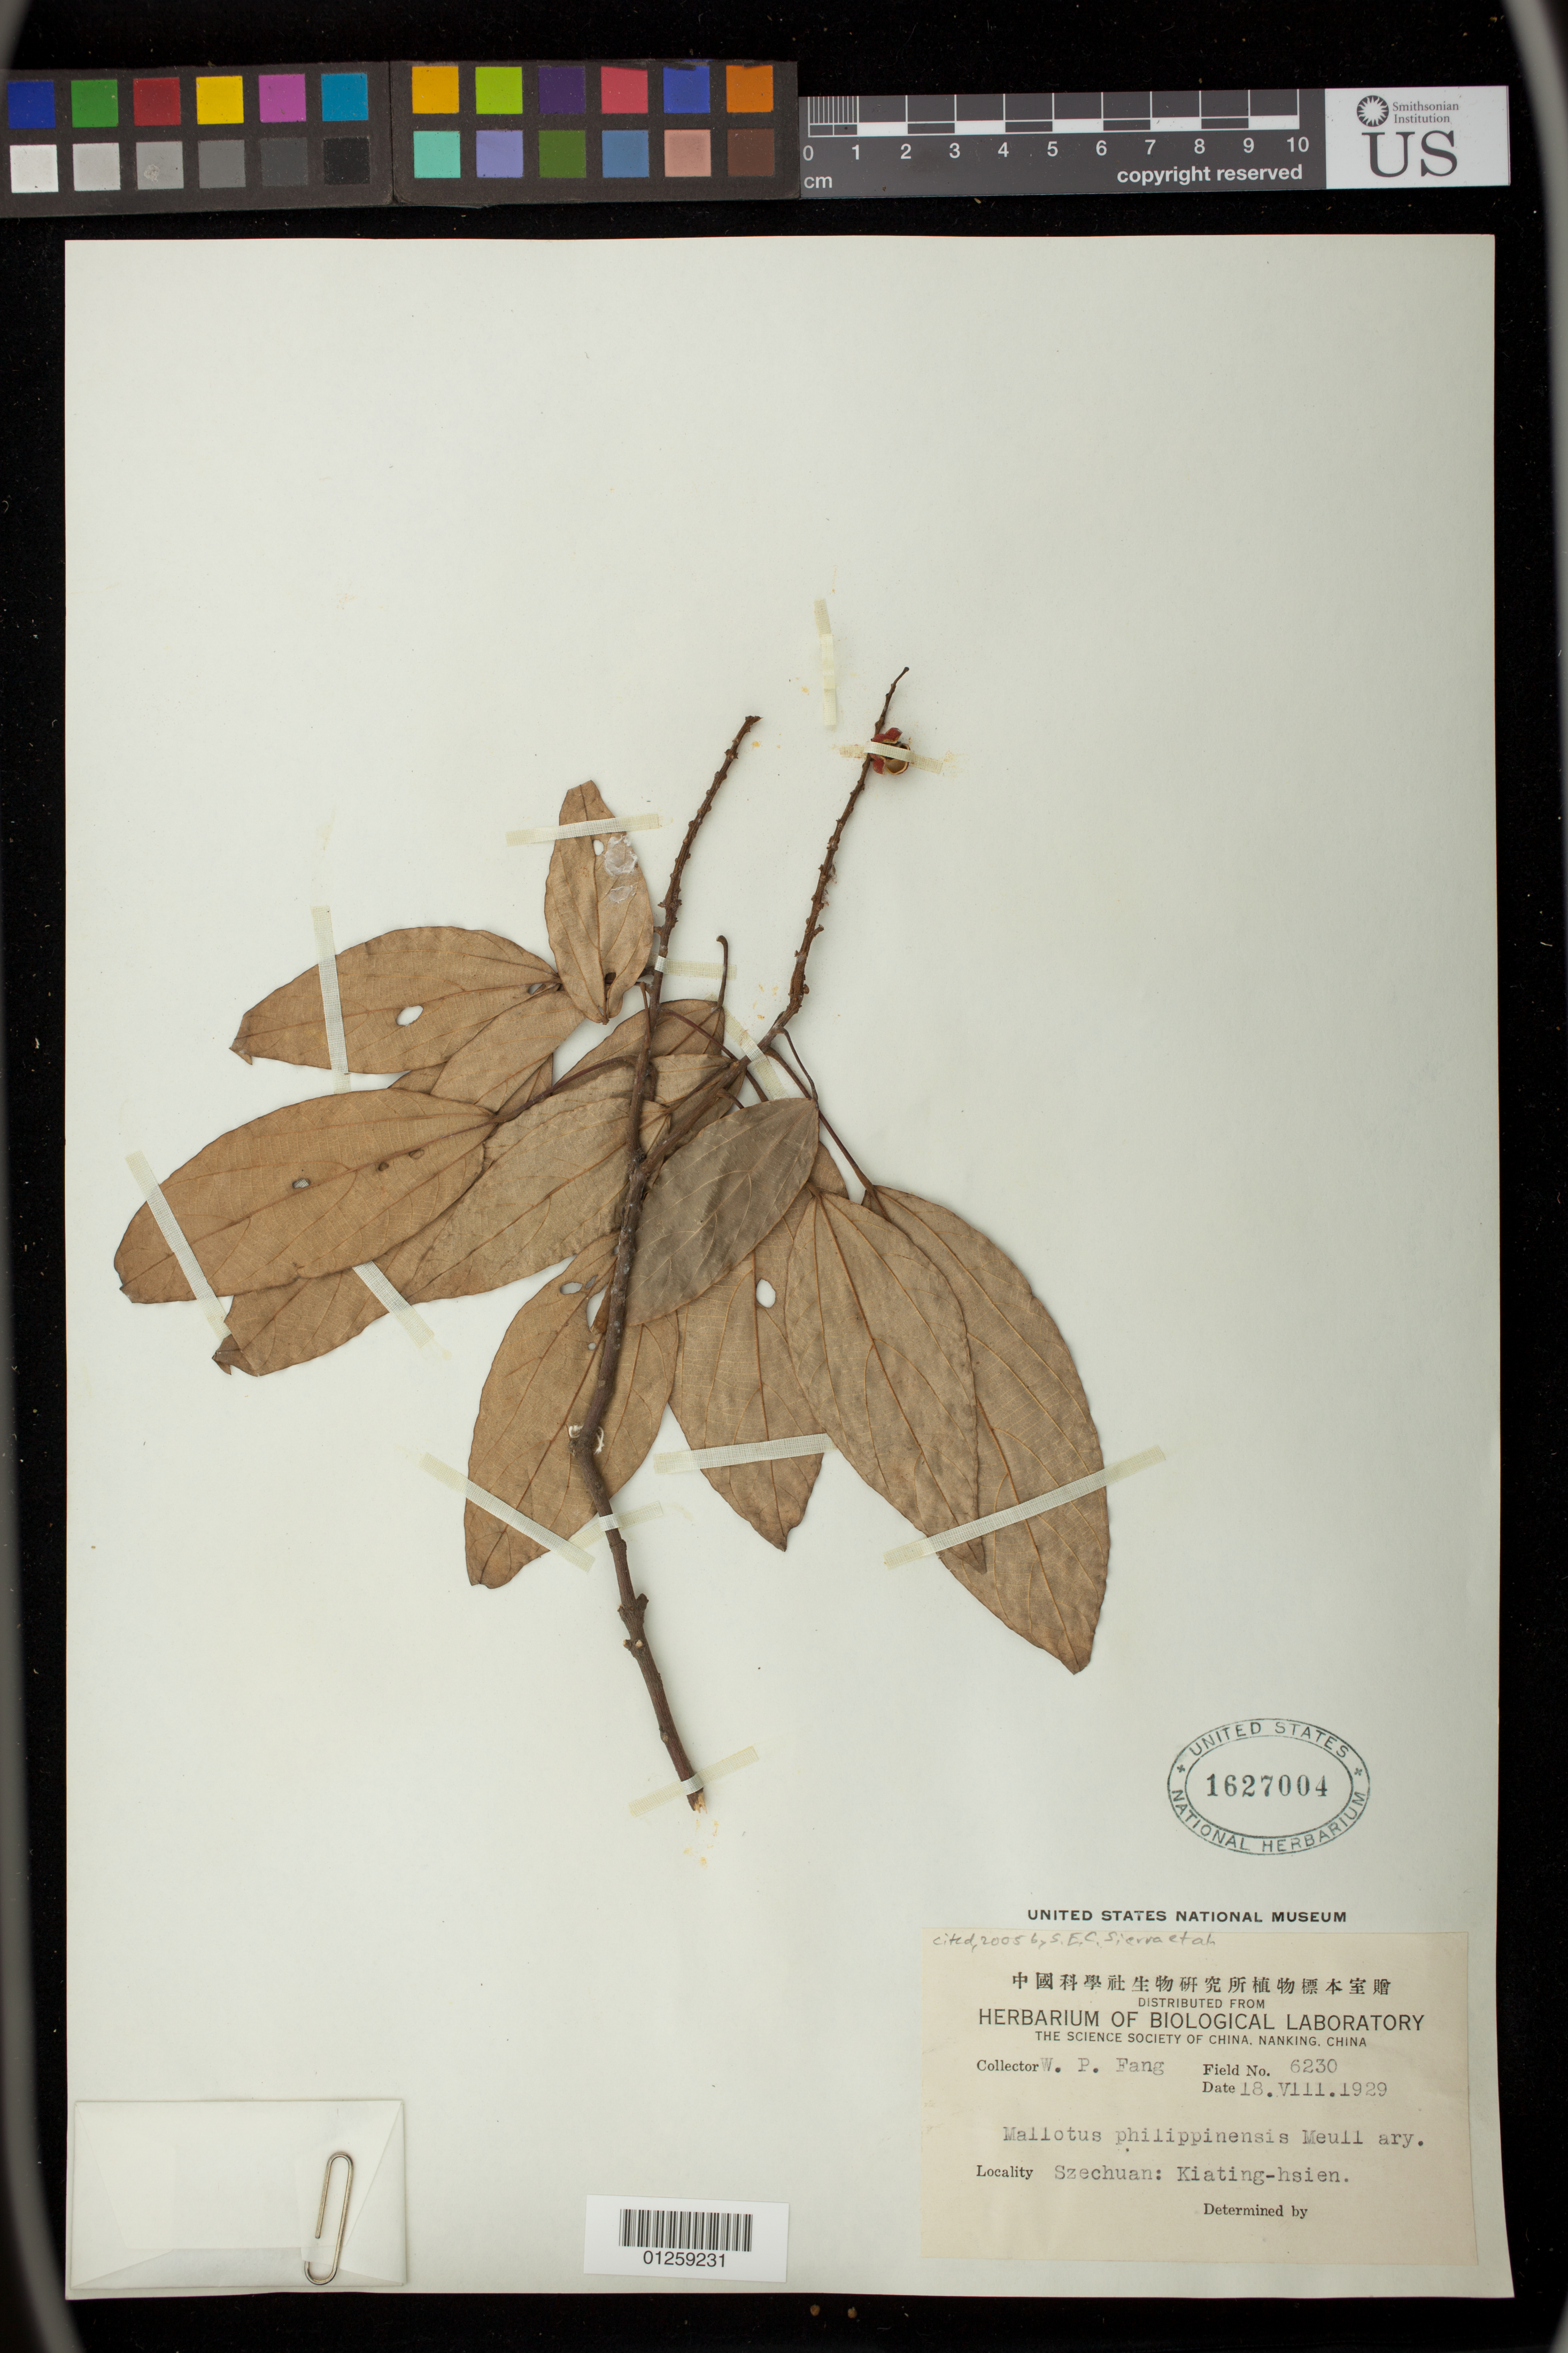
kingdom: Plantae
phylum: Tracheophyta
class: Magnoliopsida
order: Malpighiales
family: Euphorbiaceae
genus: Mallotus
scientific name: Mallotus philippensis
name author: (Lam.) Müll. Arg.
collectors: W. P. Fang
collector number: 6230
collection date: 1929-08-18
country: China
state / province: Sichuan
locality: Kiating-hsien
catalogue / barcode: US 1627004